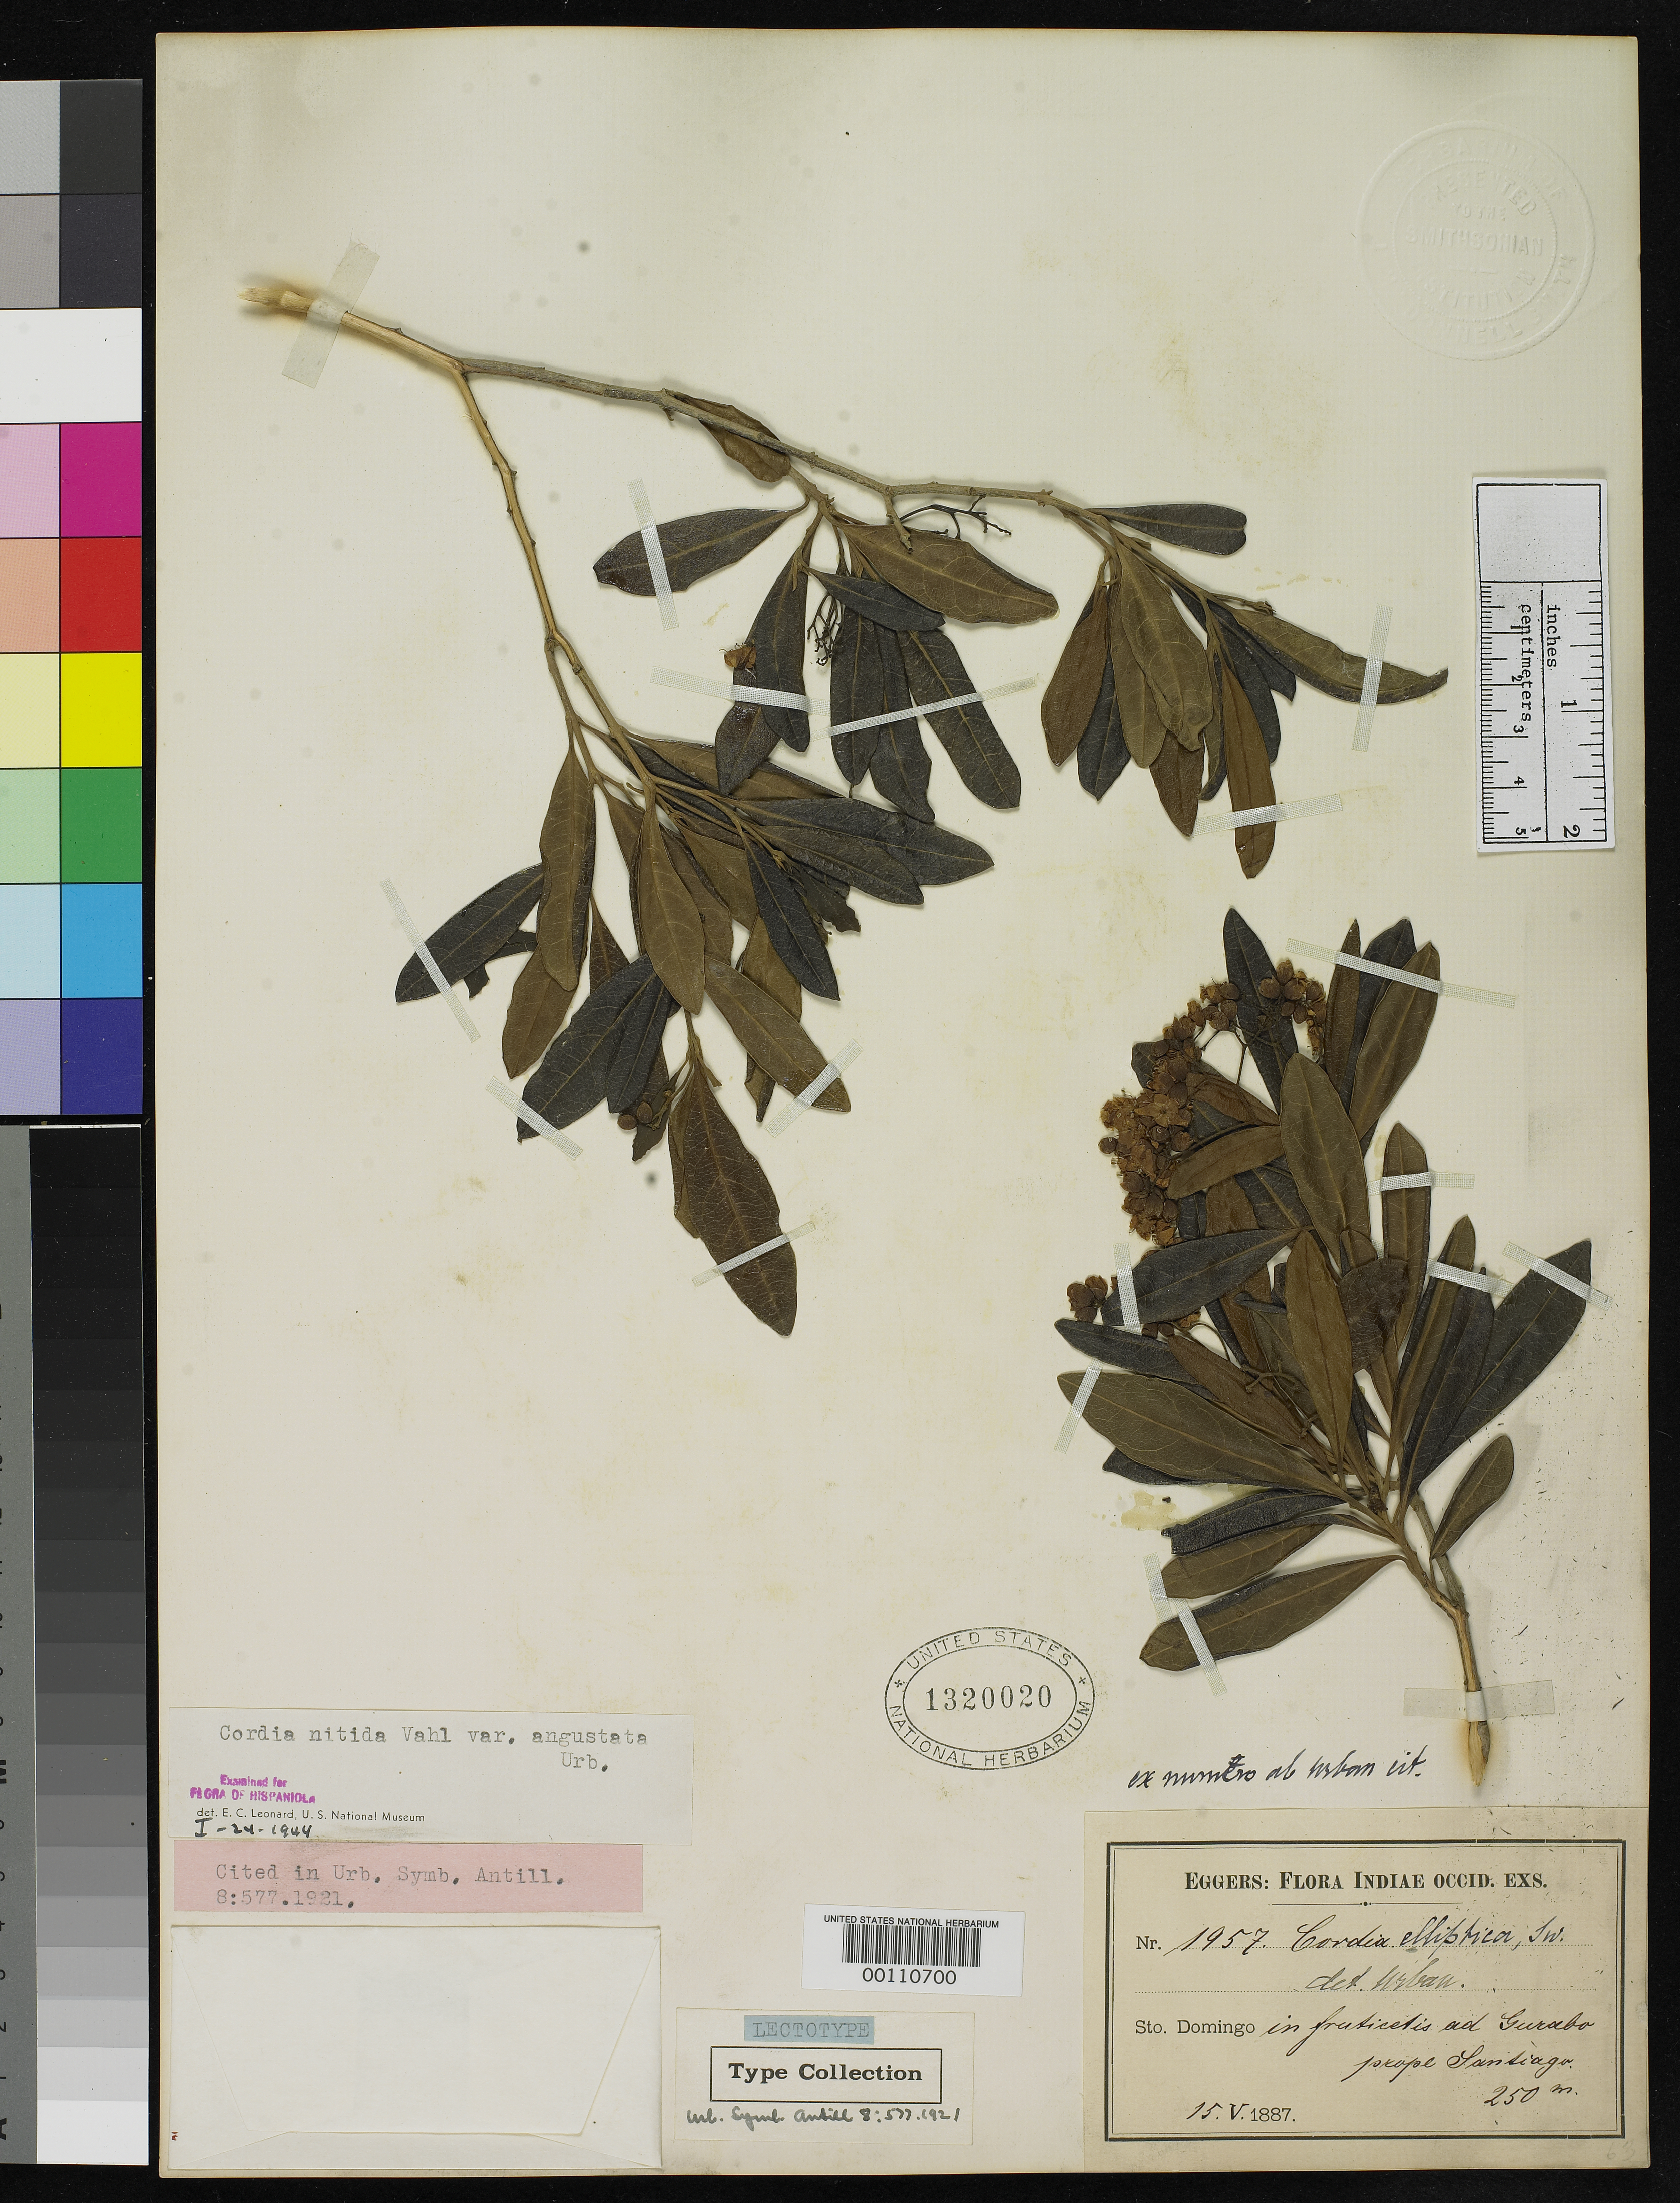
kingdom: Plantae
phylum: Tracheophyta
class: Magnoliopsida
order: Boraginales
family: Cordiaceae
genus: Cordia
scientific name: Cordia nitida var. angustata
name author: Urb.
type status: Type Collection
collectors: H. F. A. von Eggers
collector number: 1957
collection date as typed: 15 May 1887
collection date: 1887-05-15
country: Dominican Republic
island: Hispaniola Island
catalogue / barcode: US 1320020